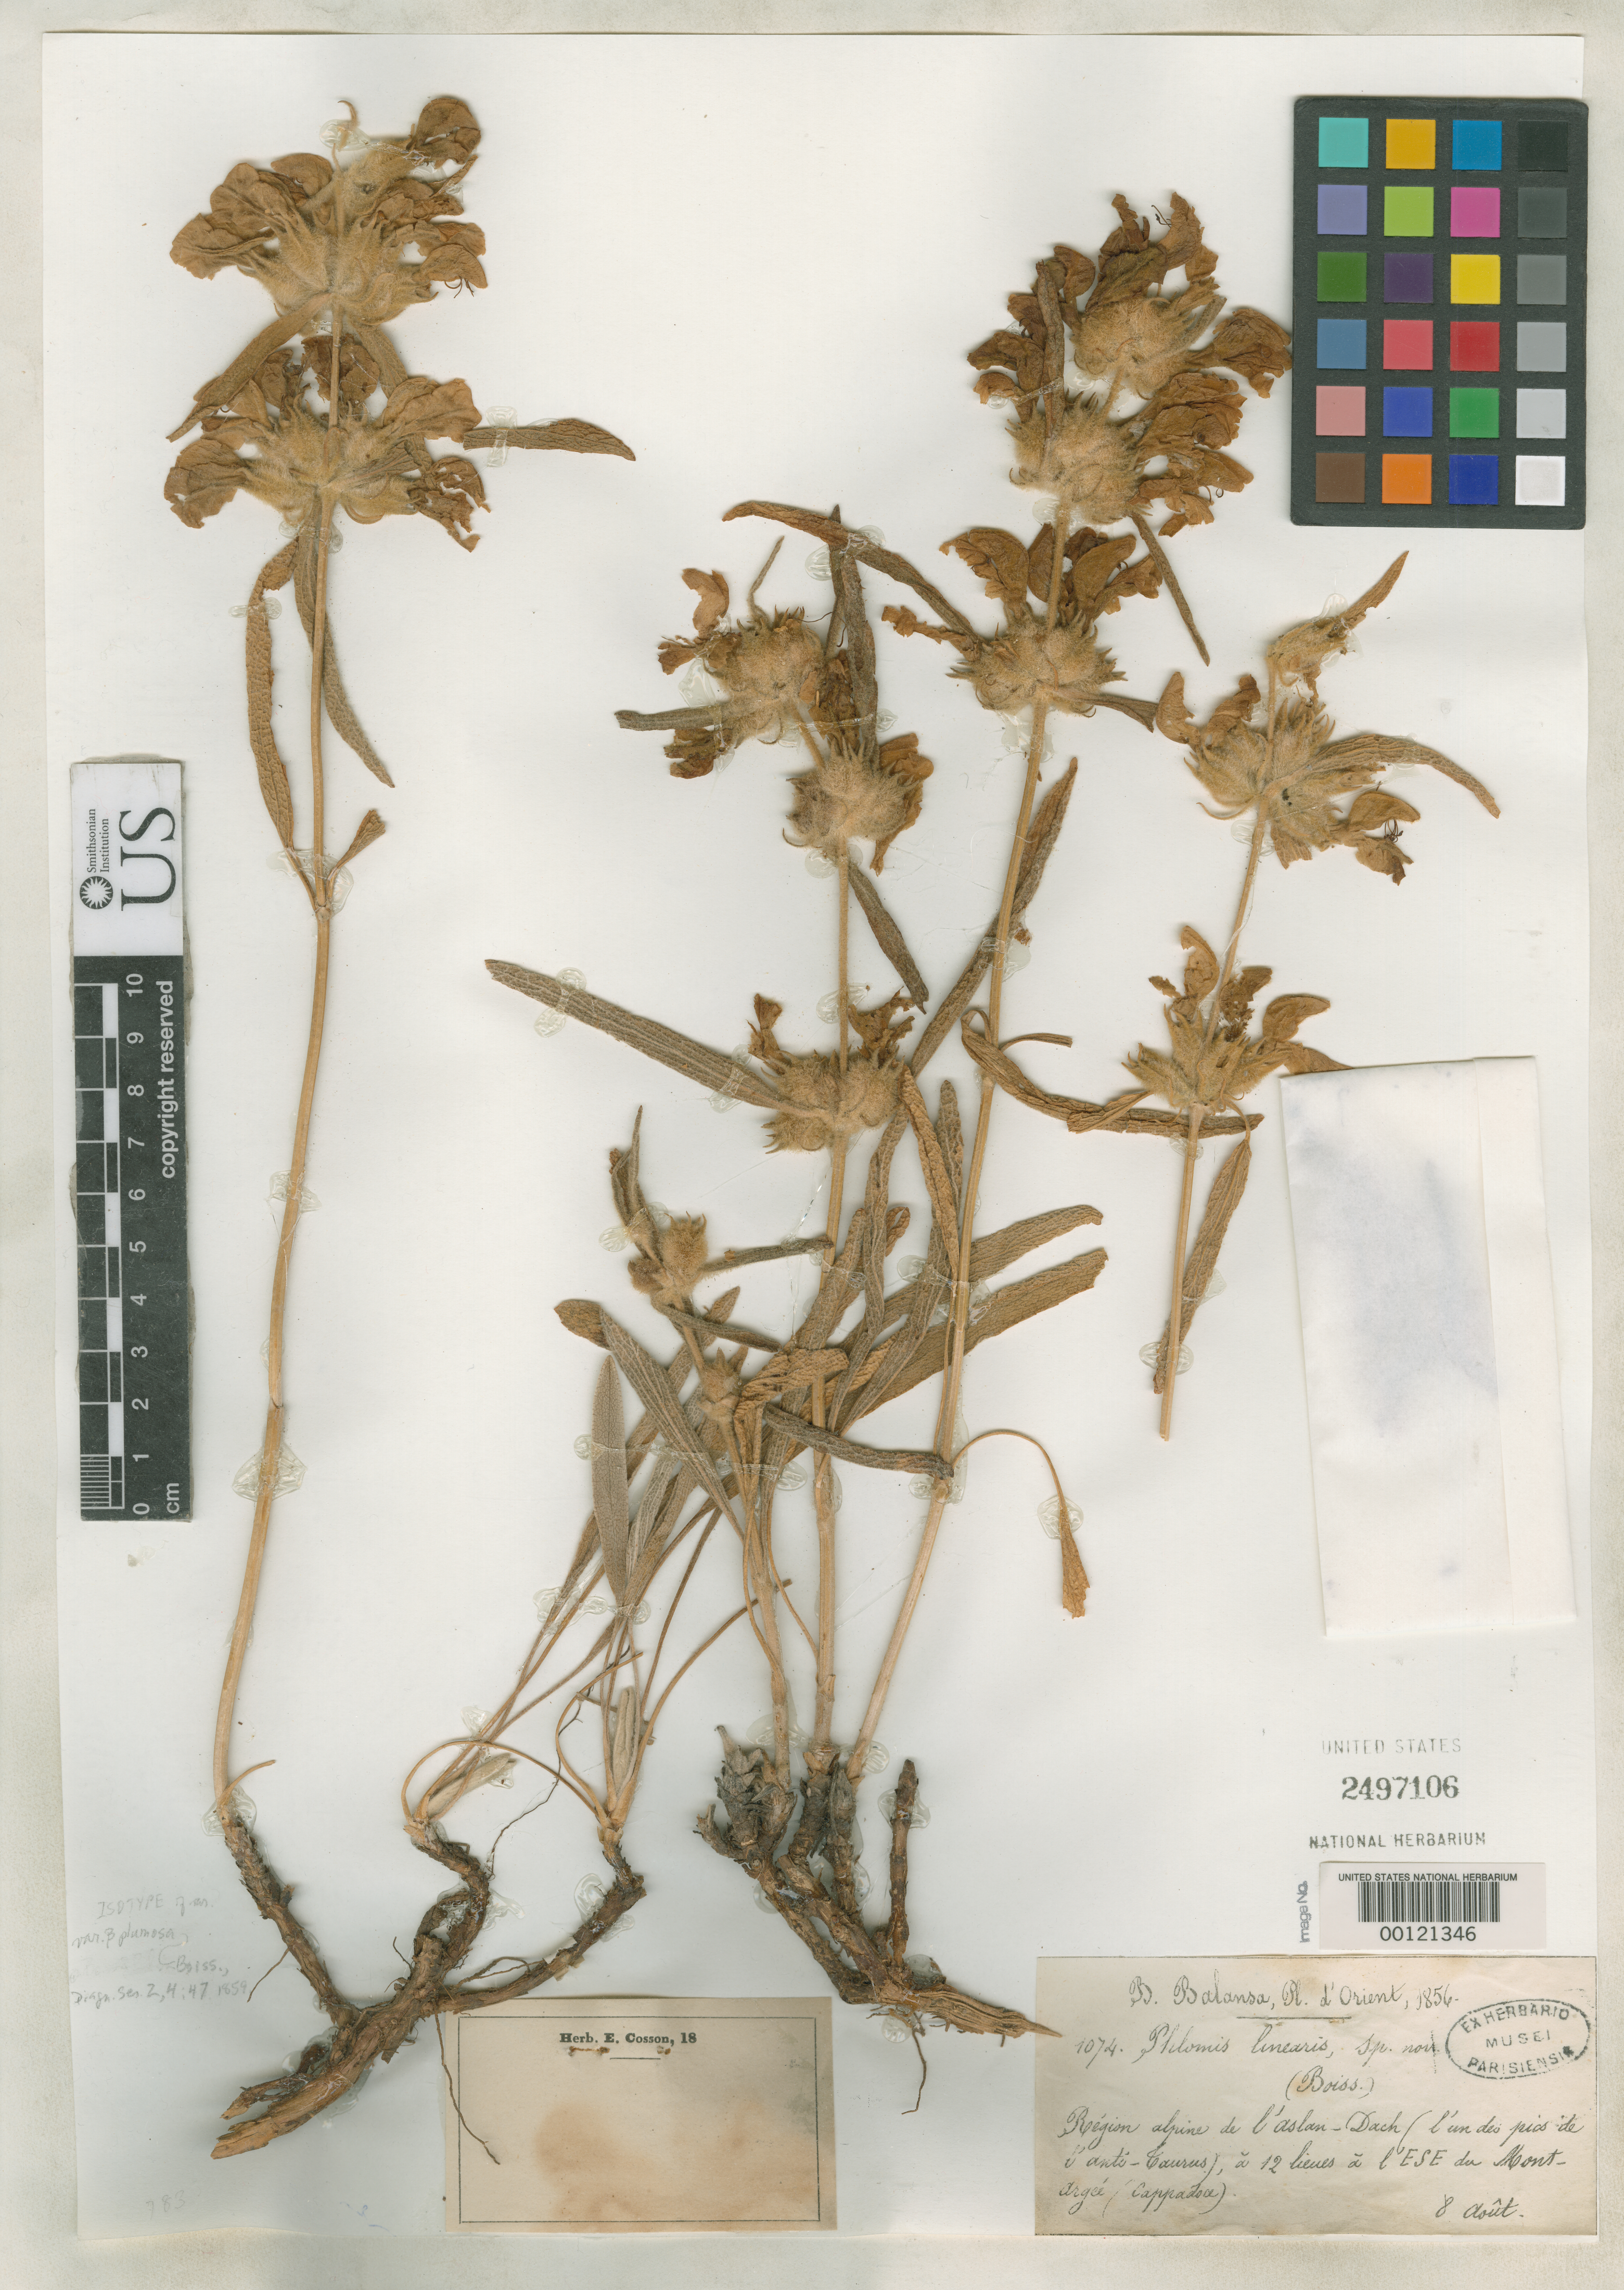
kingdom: Plantae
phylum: Tracheophyta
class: Magnoliopsida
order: Lamiales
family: Lamiaceae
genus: Phlomis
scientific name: Phlomis linearis var. plumosa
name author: Boiss.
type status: Isotype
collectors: B. Balansa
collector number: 1074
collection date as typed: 08 Aug 1856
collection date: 1856-08-08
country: Turkey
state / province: Cappadocia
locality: Mont Argee.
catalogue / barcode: US 2497106